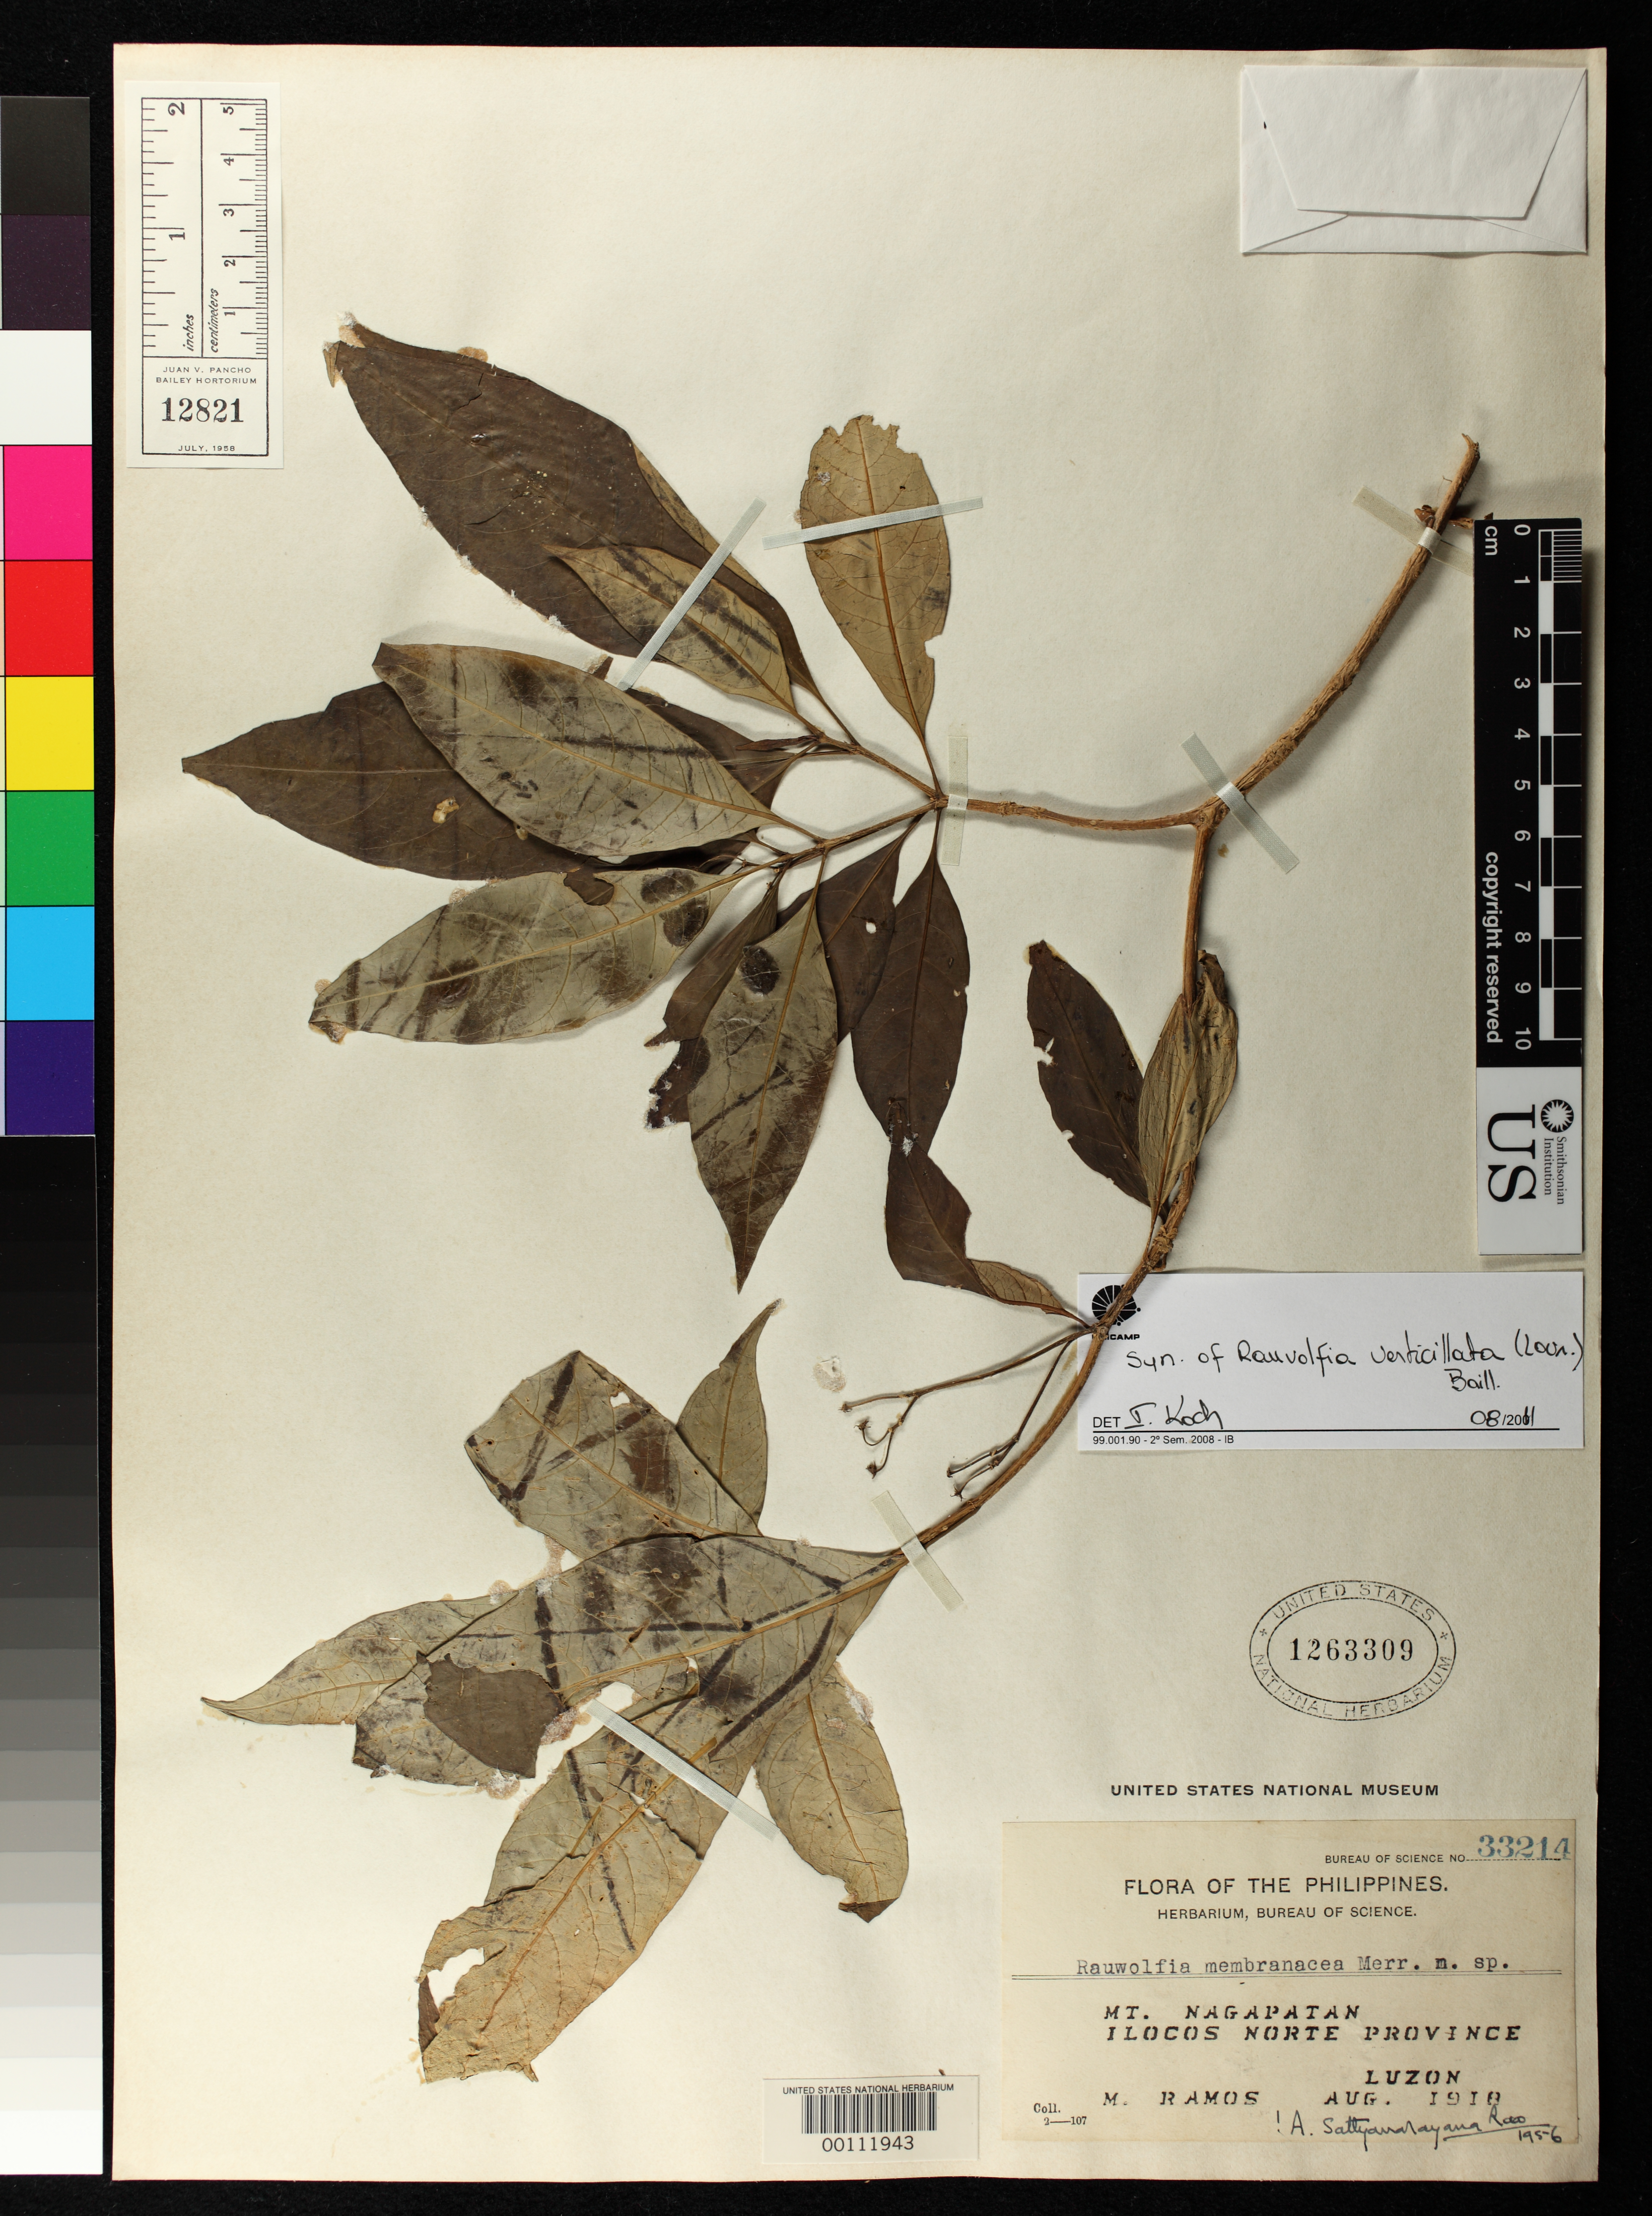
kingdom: Plantae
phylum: Tracheophyta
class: Magnoliopsida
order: Gentianales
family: Apocynaceae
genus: Rauvolfia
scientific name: Rauvolfia membranacea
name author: Merr.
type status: Isotype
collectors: M. Ramos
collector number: Bur. Sci. 33214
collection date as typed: Aug 1918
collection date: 1918-08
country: Philippines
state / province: Ilocos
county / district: Ilocos Norte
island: Luzon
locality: Mt. Nagapatan, Ilocos Norte Province.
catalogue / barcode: US 1263309